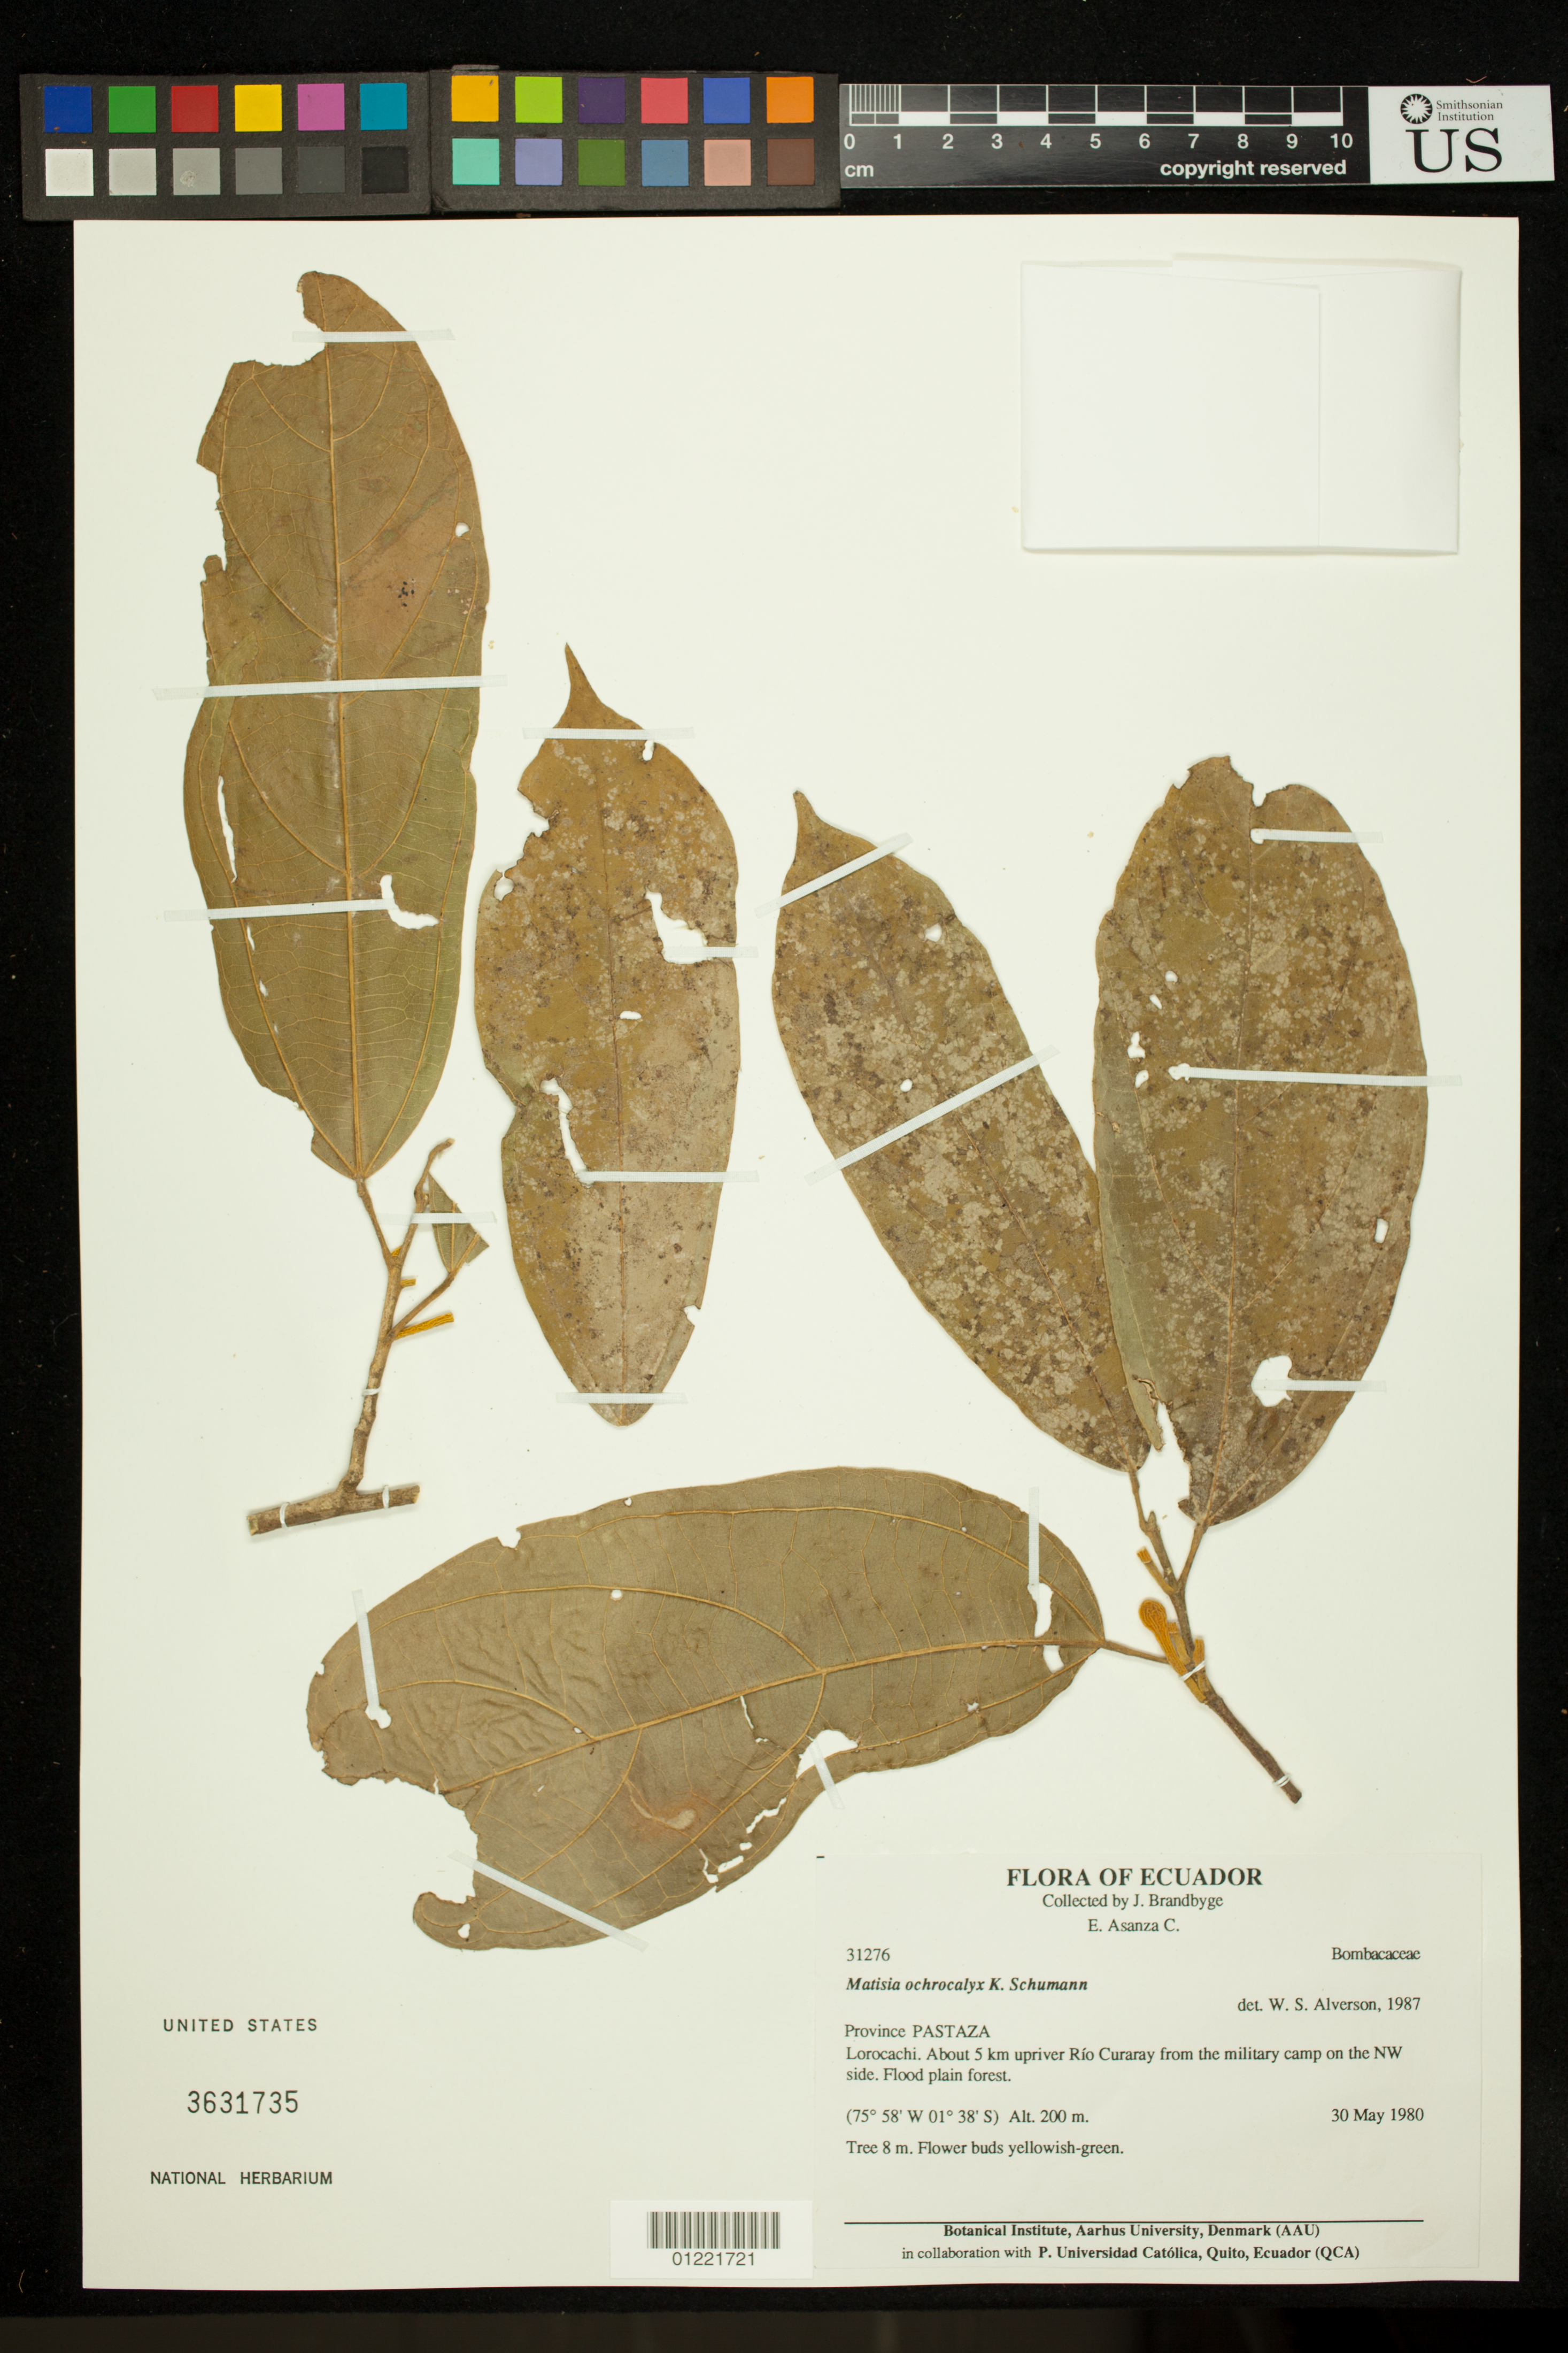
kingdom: Plantae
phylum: Tracheophyta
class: Magnoliopsida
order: Malvales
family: Malvaceae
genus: Matisia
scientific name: Matisia ochrocalyx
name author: K. Schum.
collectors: J. Brandbyge & E. Asanza C.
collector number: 31276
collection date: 1980-05-30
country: Ecuador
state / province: Pastaza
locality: Pastaza. Lorocachi, about 5 km upriver Río Curaray from the military camp on the NW side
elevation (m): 200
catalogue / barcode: US 3631735